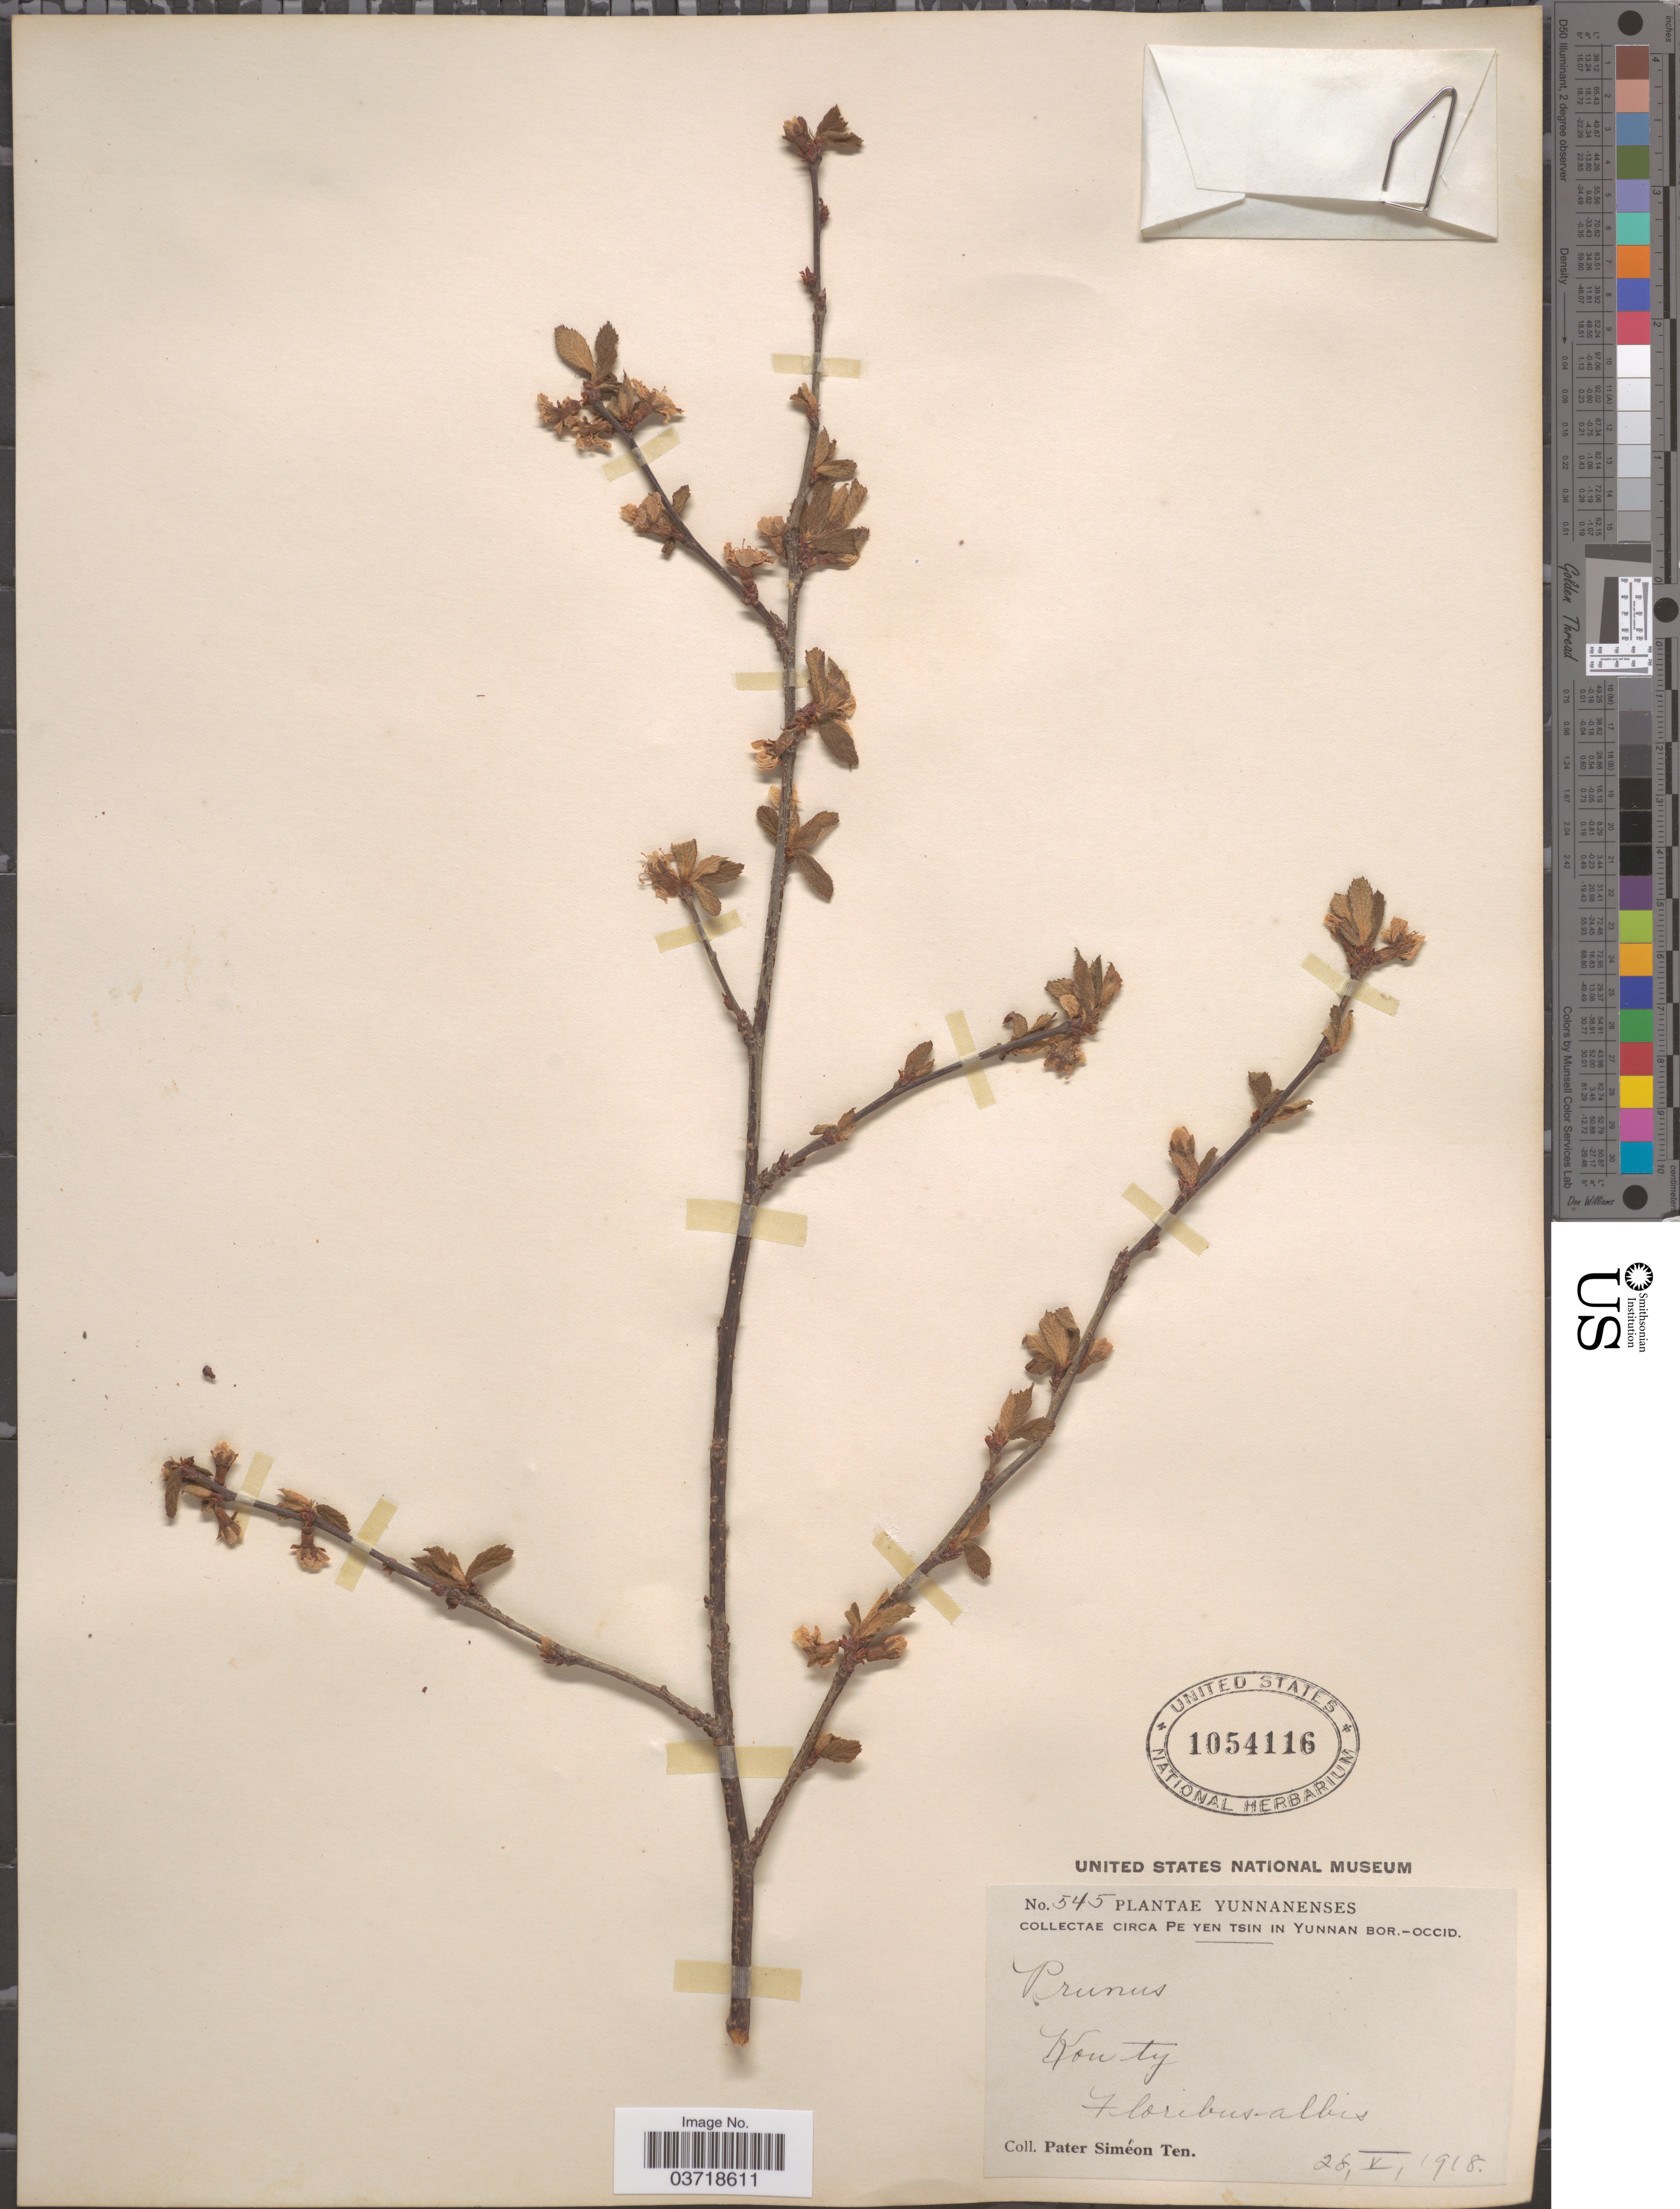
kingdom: Plantae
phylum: Tracheophyta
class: Magnoliopsida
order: Rosales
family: Rosaceae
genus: Prunus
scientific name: Prunus sp.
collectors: P. S. Ten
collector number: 545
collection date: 1918-05-28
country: China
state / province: Yunnan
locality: Circa Pe Yen Tsin in Yunnan Bor.-Occid. Kou Ty.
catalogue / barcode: US 1054116